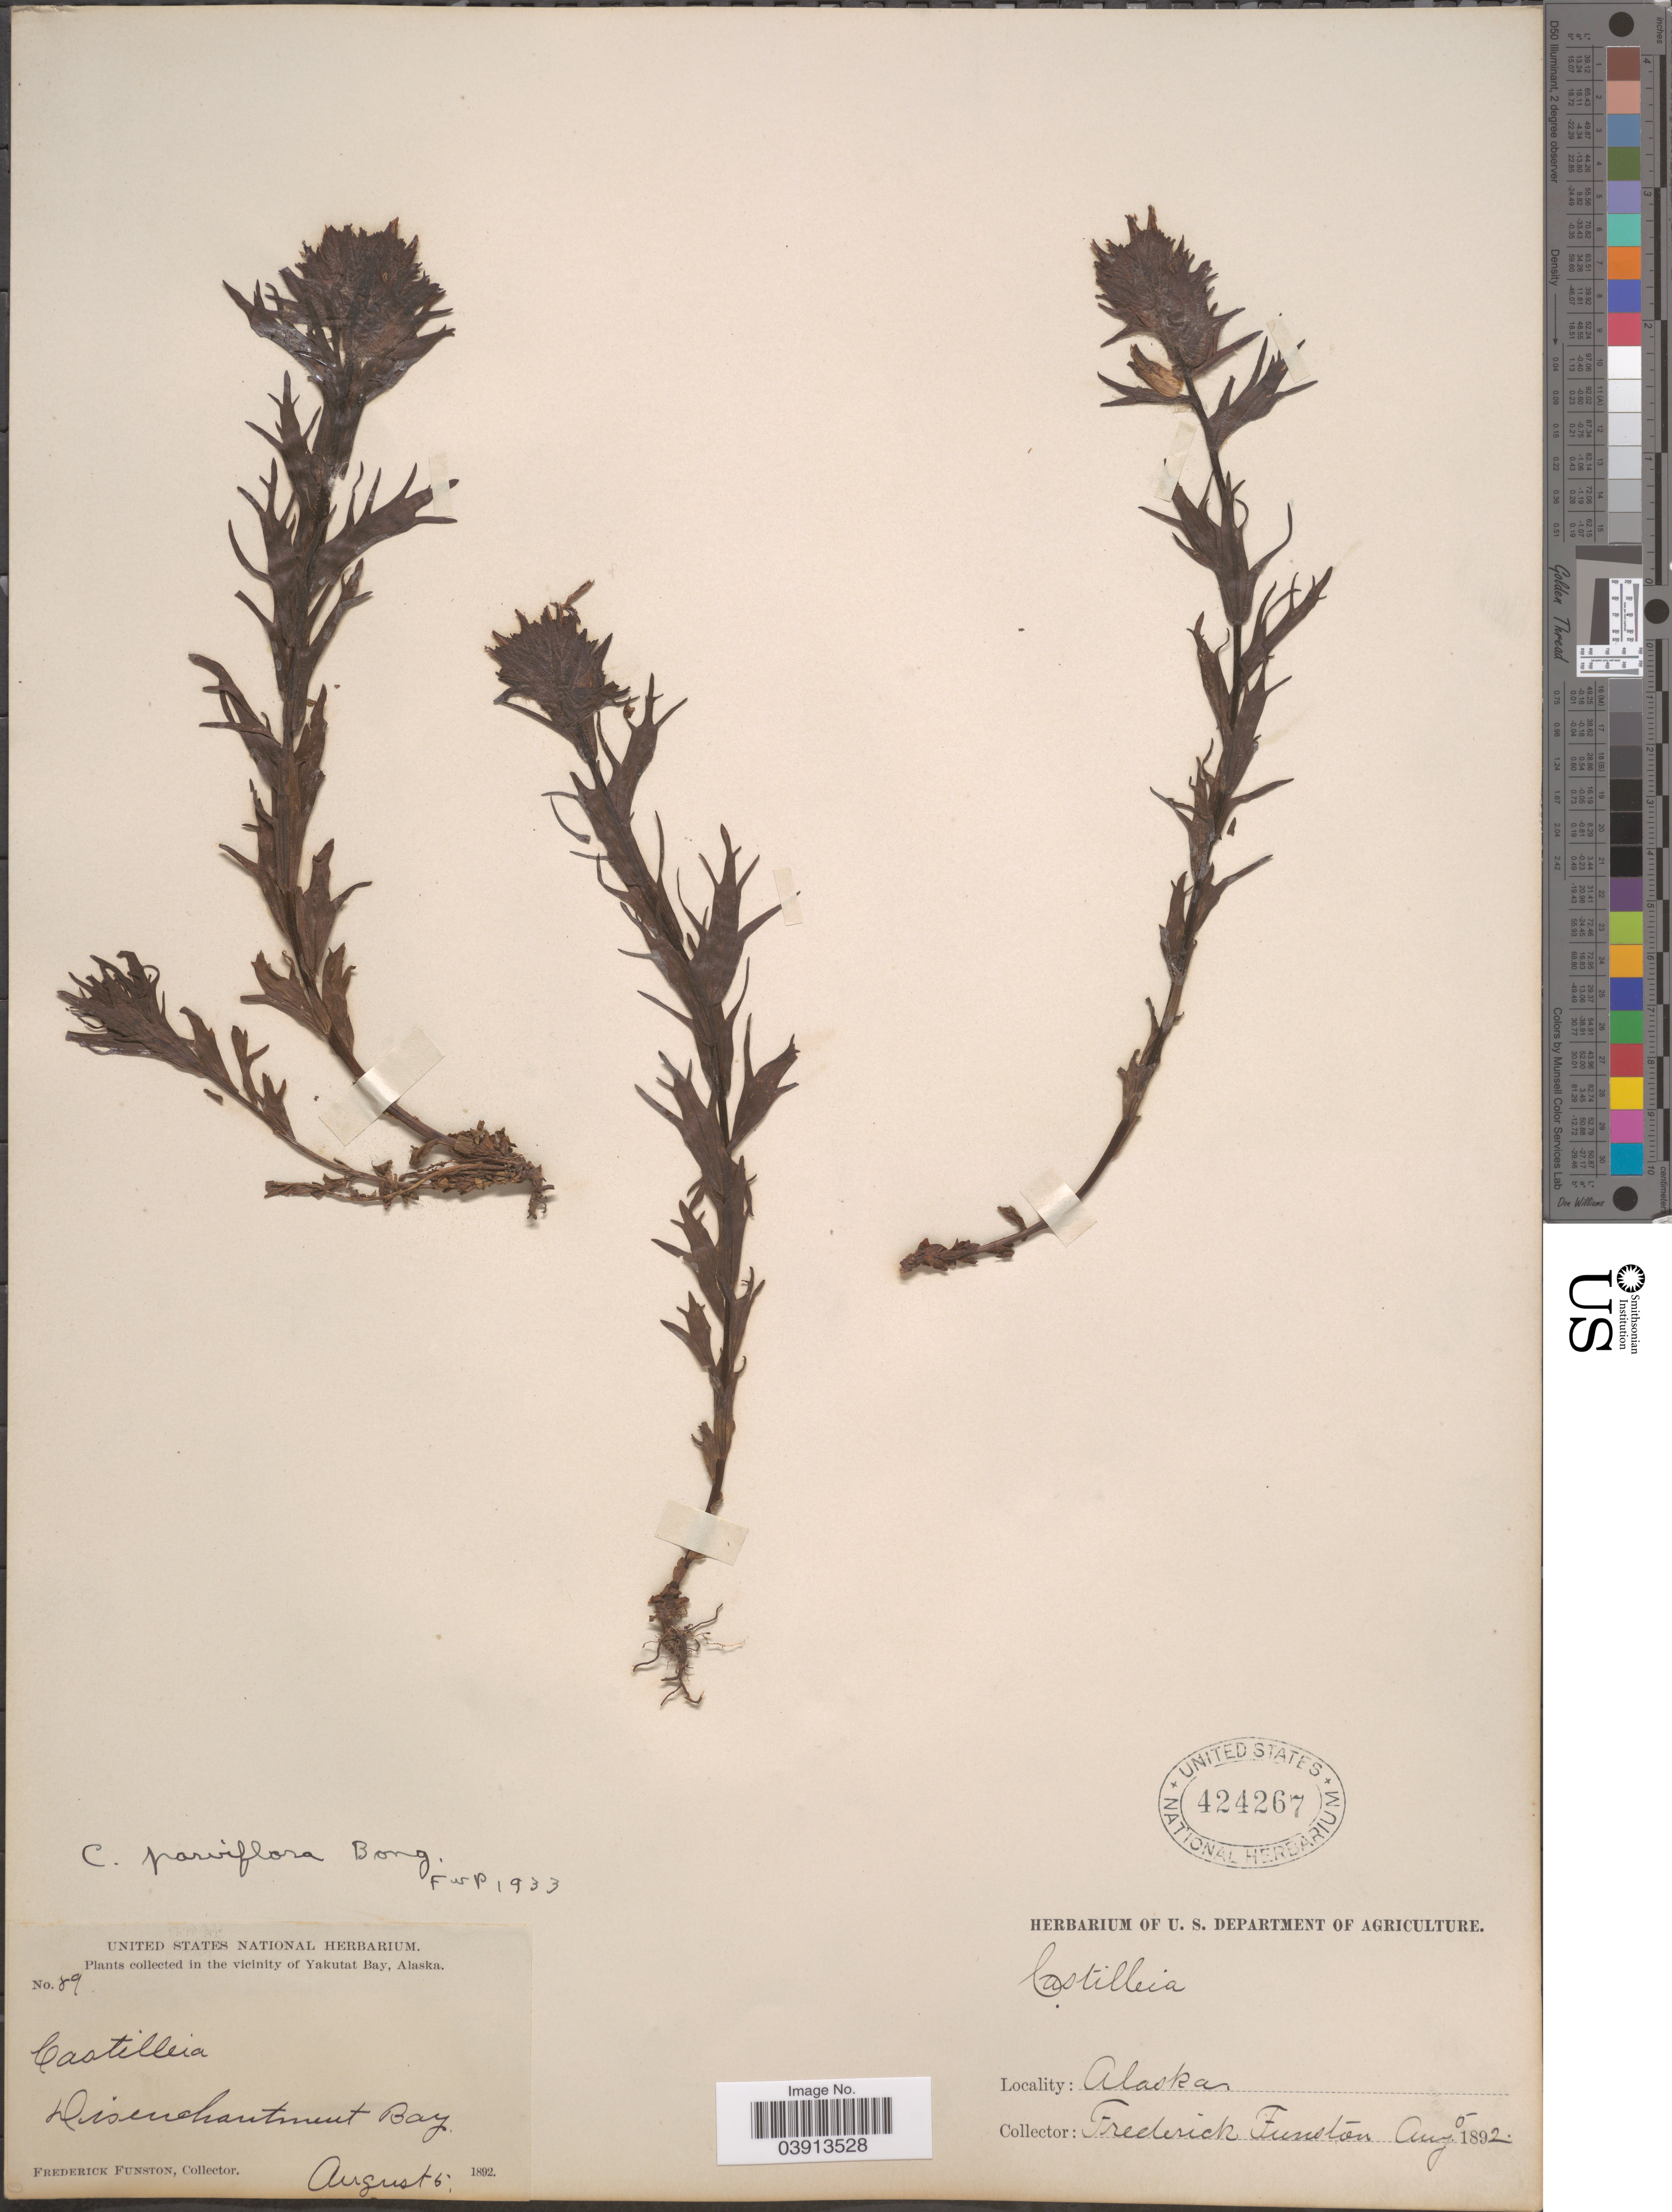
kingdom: Plantae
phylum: Tracheophyta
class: Magnoliopsida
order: Lamiales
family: Orobanchaceae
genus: Castilleja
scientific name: Castilleja parviflora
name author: Bong.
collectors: F. Funston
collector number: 89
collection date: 1892-08-05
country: United States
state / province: Alaska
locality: In the vicinity of Yakutat Bay. Disenchantment Bay.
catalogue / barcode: US 424267